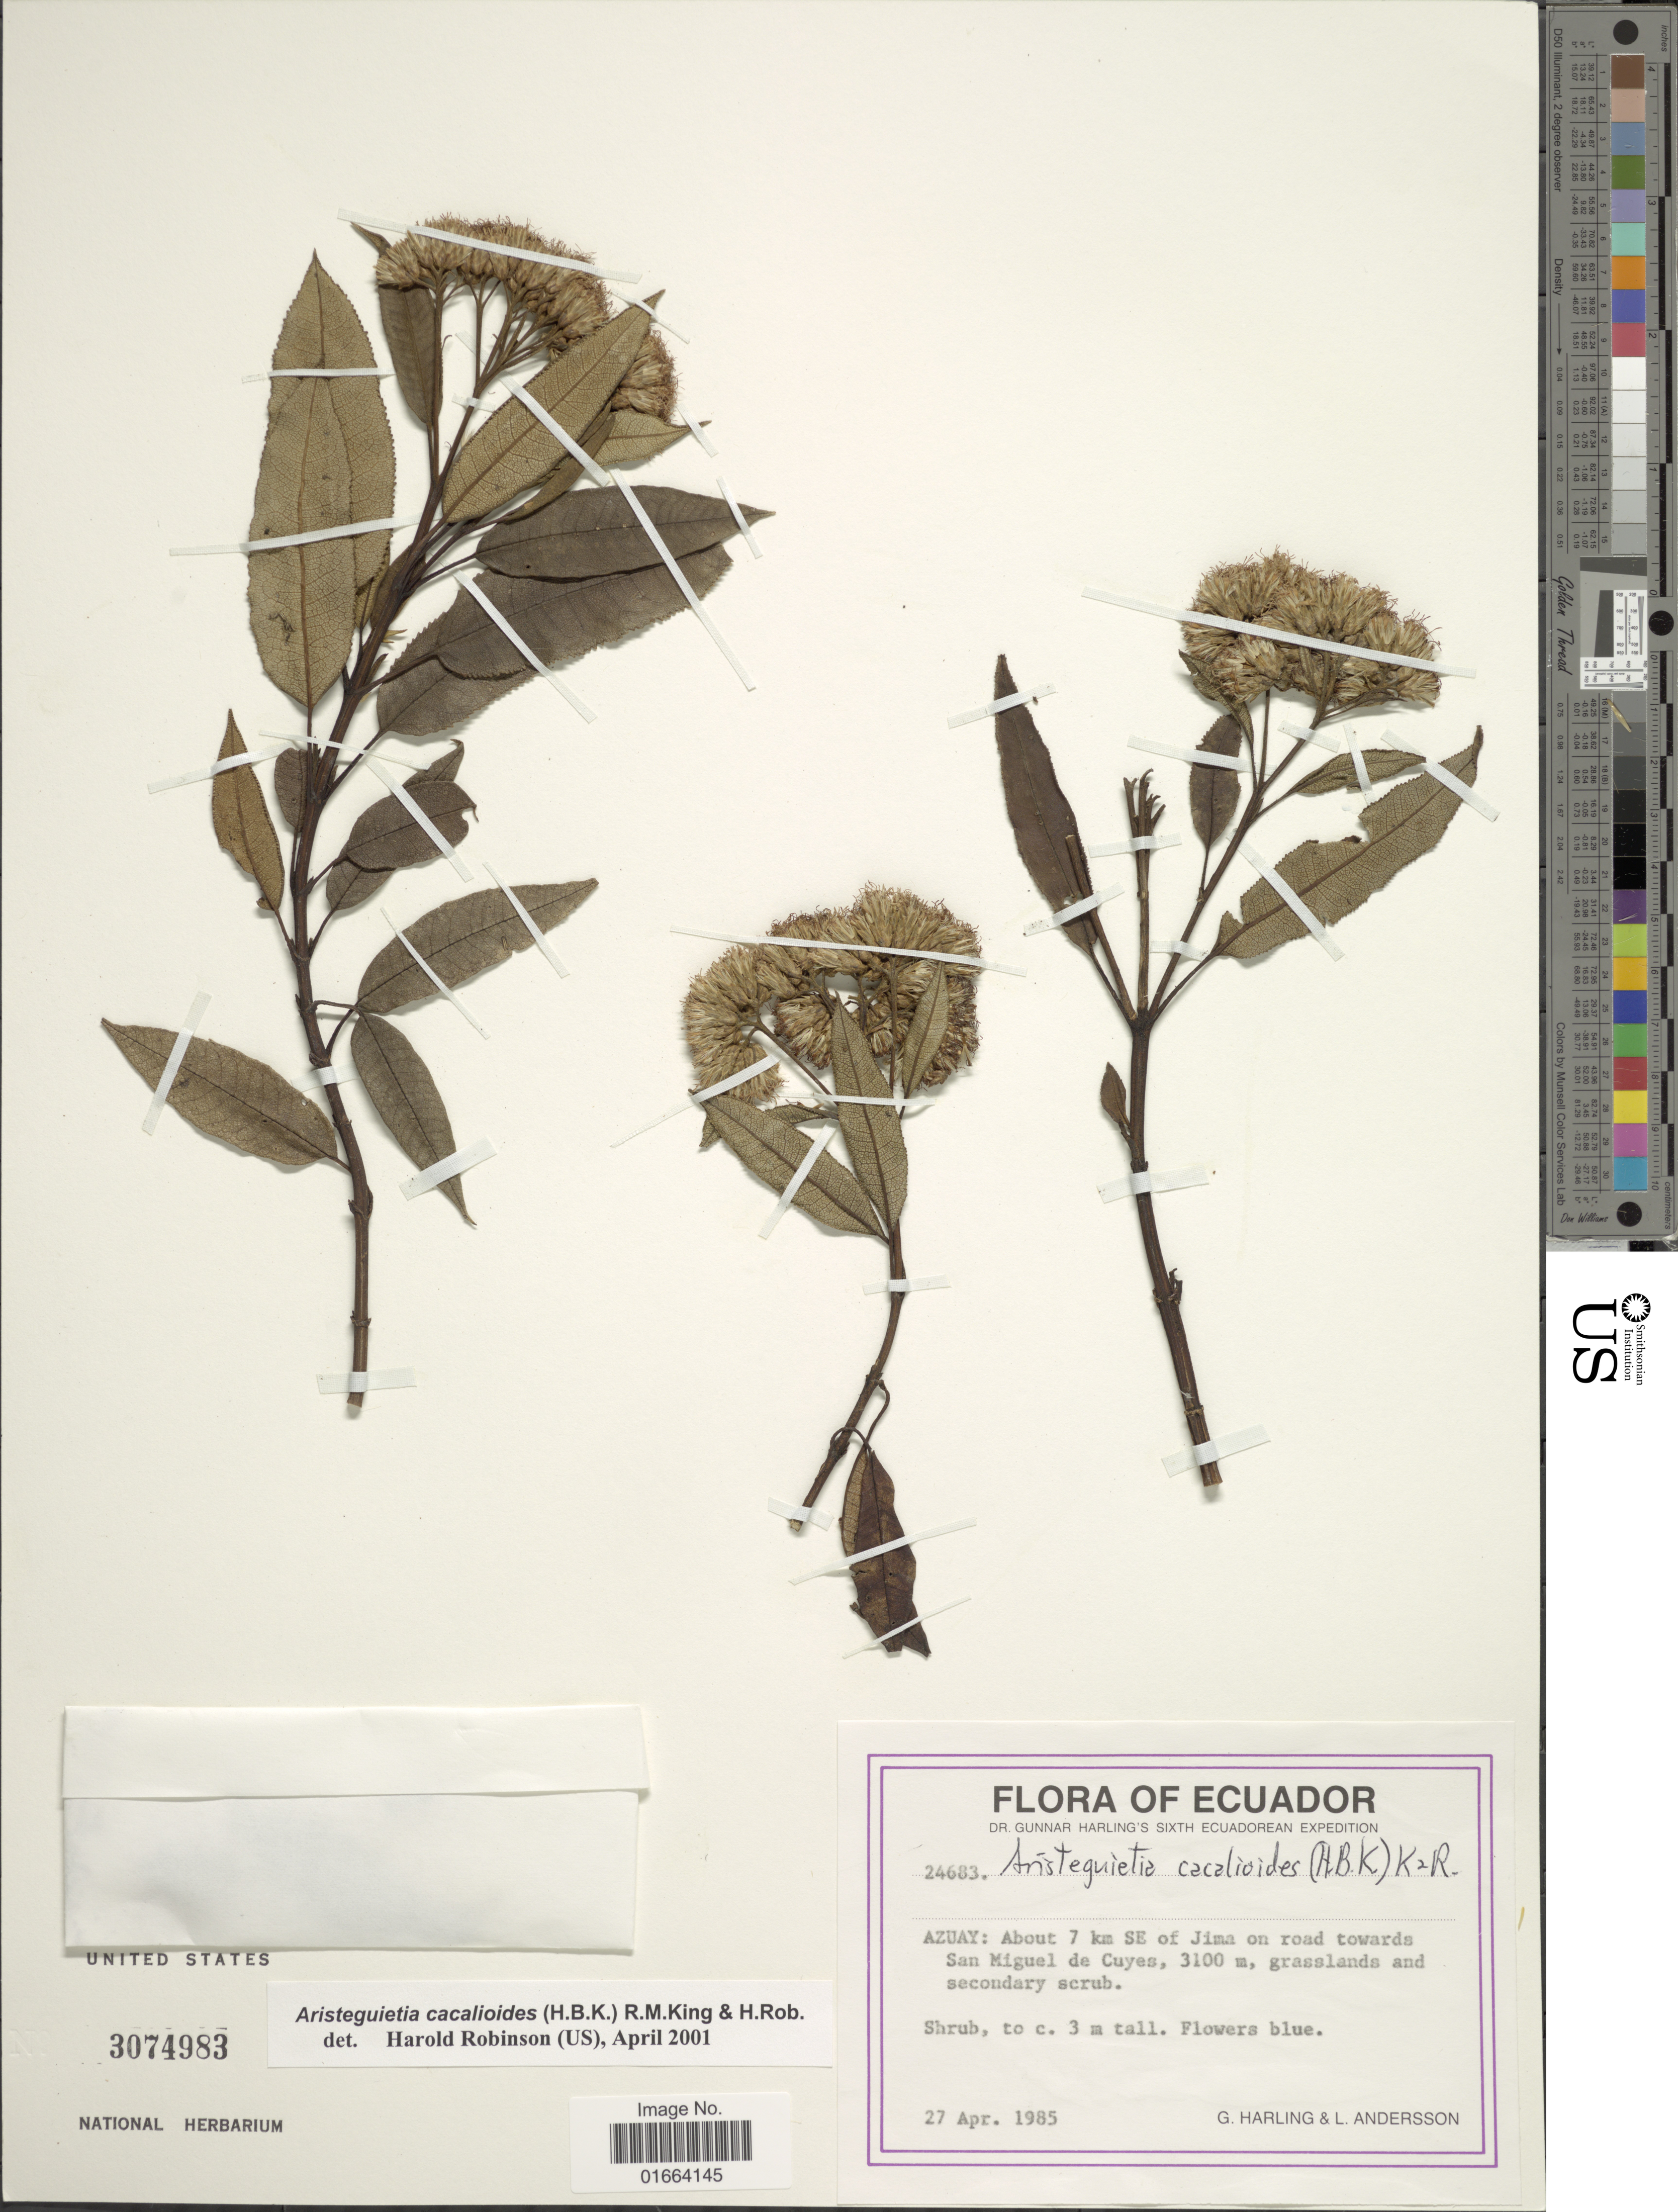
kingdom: Plantae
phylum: Tracheophyta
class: Magnoliopsida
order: Asterales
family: Asteraceae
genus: Aristeguietia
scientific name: Aristeguietia cacalioides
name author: (Kunth) R.M. King & H. Rob.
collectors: G. Harling & L. Andersson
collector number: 24683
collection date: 1985-04-27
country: Ecuador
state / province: Azuay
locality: About 7 km SE of Jima on road towards San Miguel de Cuyes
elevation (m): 3100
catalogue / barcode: US 3074983